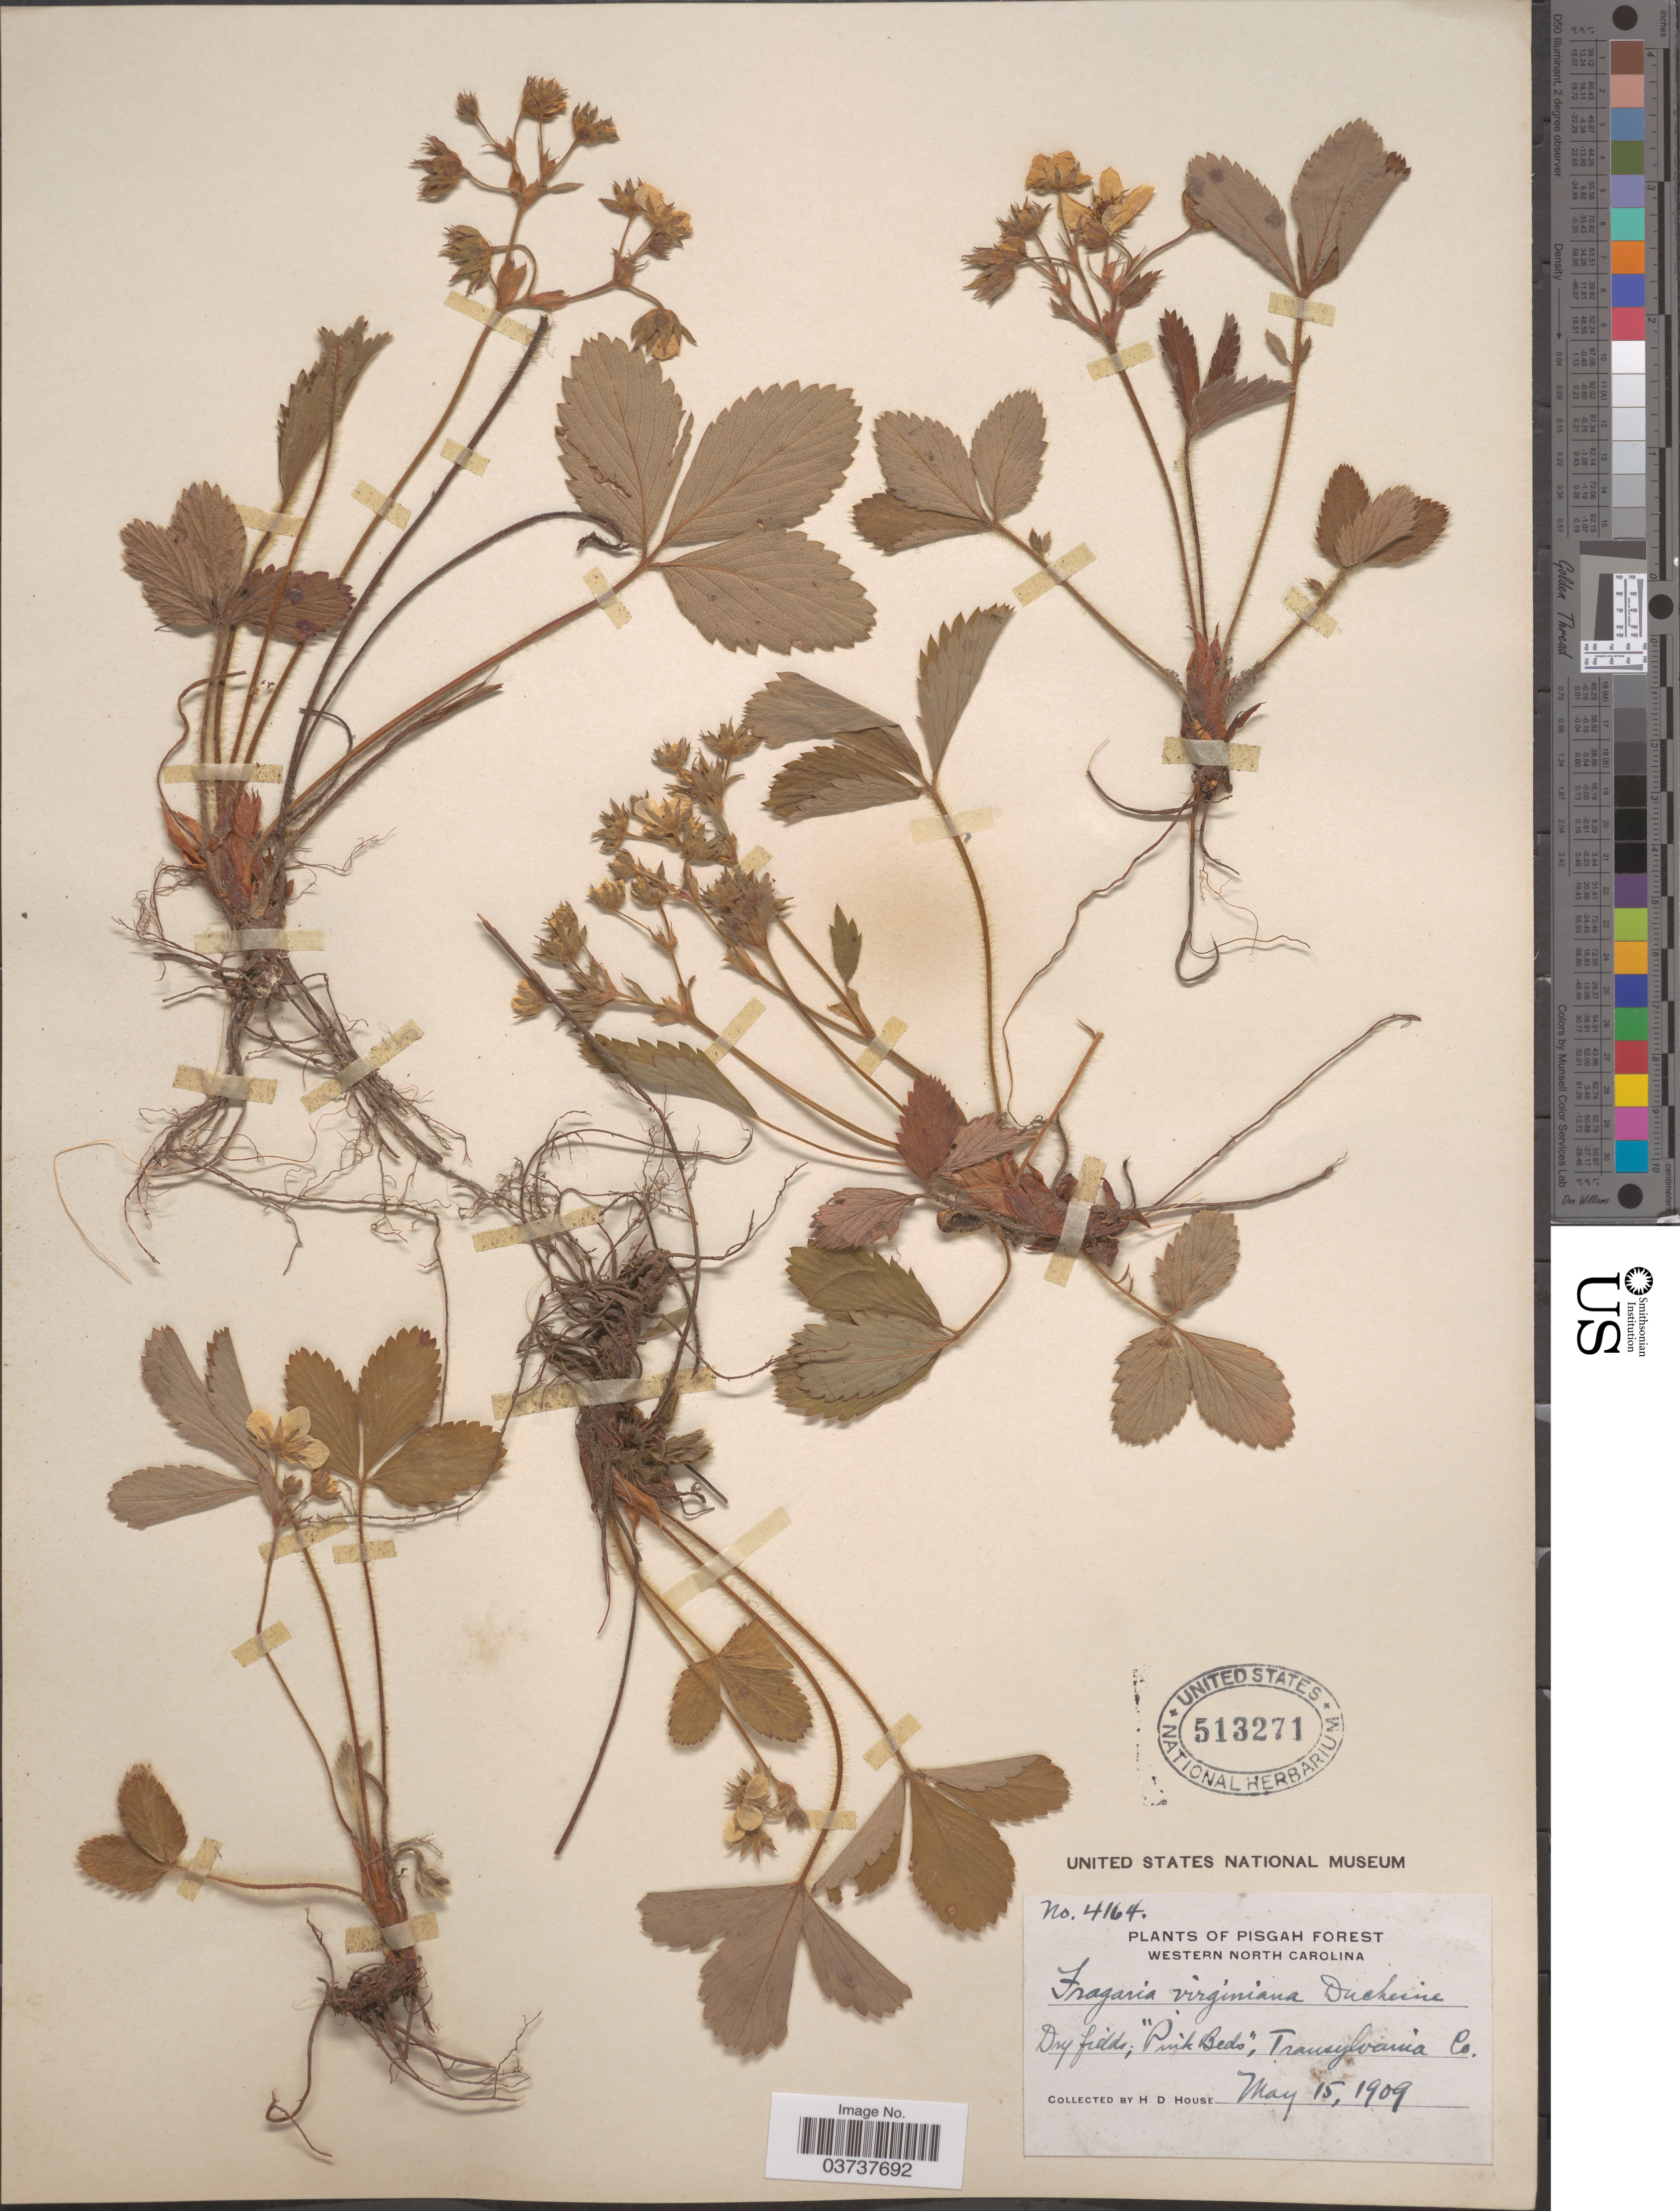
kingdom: Plantae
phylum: Tracheophyta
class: Magnoliopsida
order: Rosales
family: Rosaceae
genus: Fragaria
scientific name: Fragaria virginiana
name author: Mill.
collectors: H. D. House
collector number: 4164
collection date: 1909-05-15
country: United States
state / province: North Carolina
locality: Pisgah Forest. Western North Carolina. Transylvania Co.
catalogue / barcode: US 513271